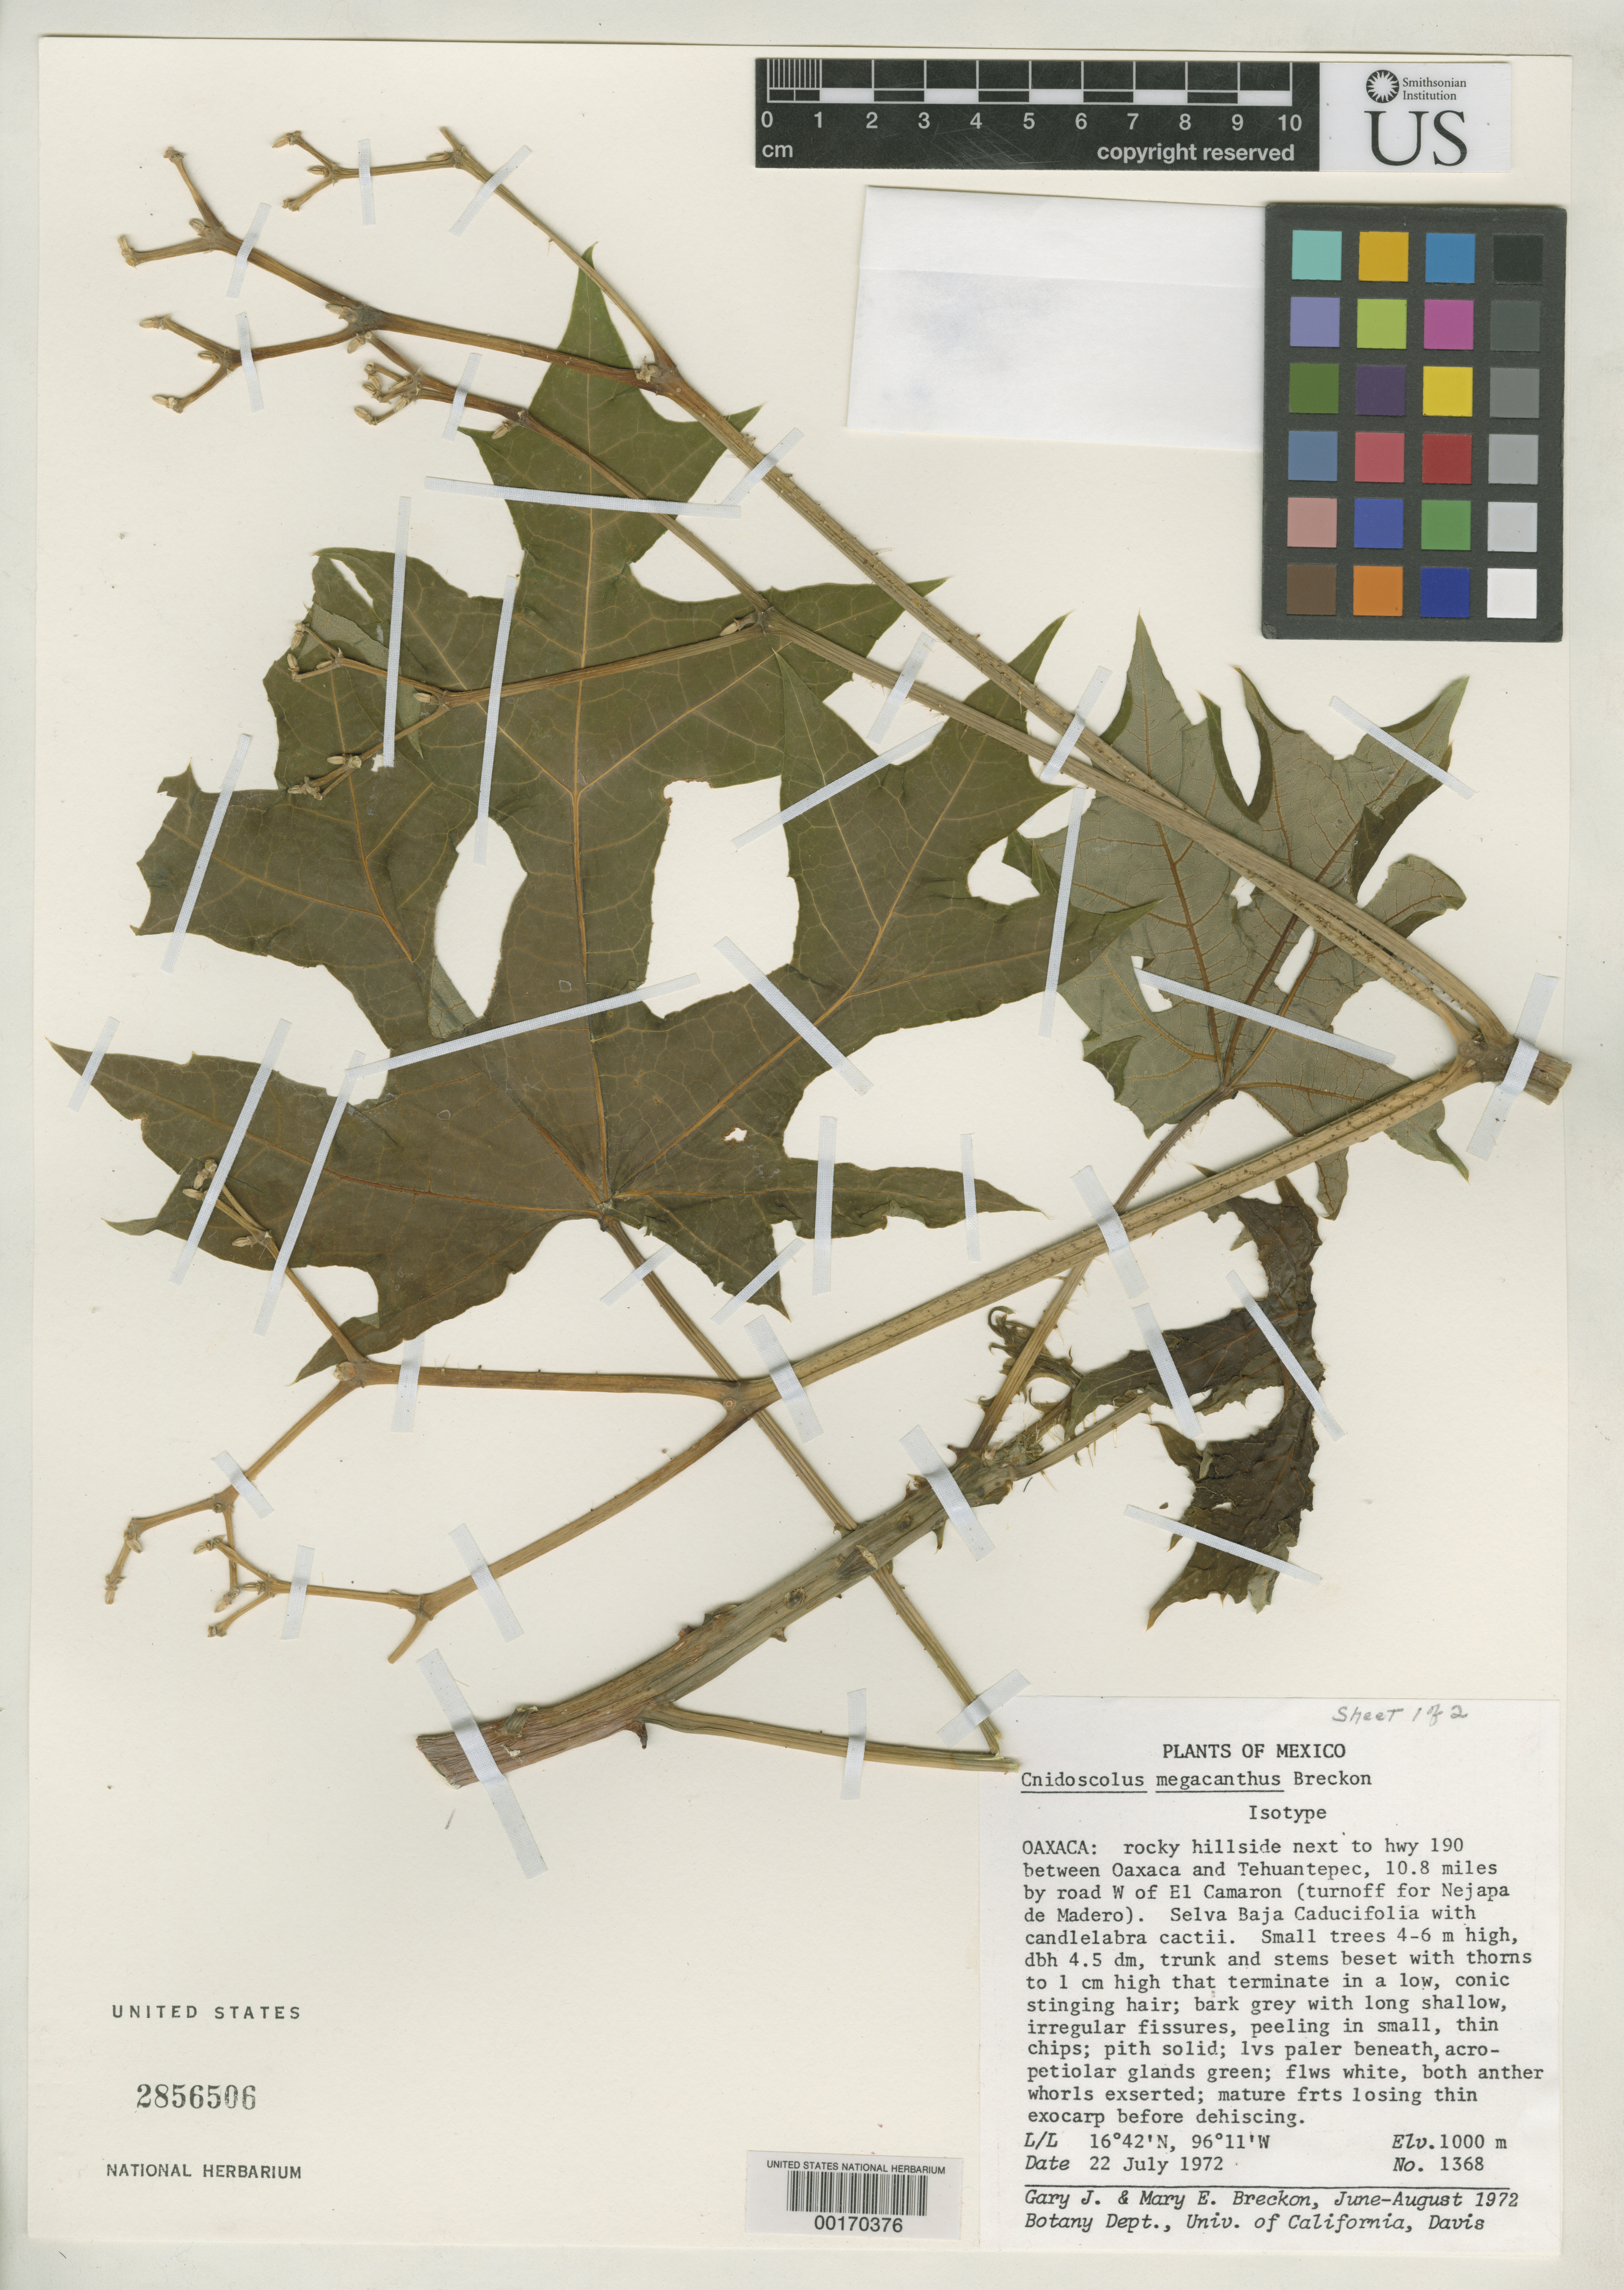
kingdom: Plantae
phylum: Tracheophyta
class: Magnoliopsida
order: Malpighiales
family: Euphorbiaceae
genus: Cnidoscolus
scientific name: Cnidoscolus megacanthus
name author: Breckon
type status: Isotype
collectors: G. J. Breckon & M. E. Breckon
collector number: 1368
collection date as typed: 22 Jul 1972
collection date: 1972-07-22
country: Mexico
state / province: Oaxaca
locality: Rocky hillside next to hwy 190 between Oaxaca & Tehuantepec, 10.8 mi by road W of El Camaron, turnoff for Nejapa de Madero.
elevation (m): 1000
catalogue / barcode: US 2856506